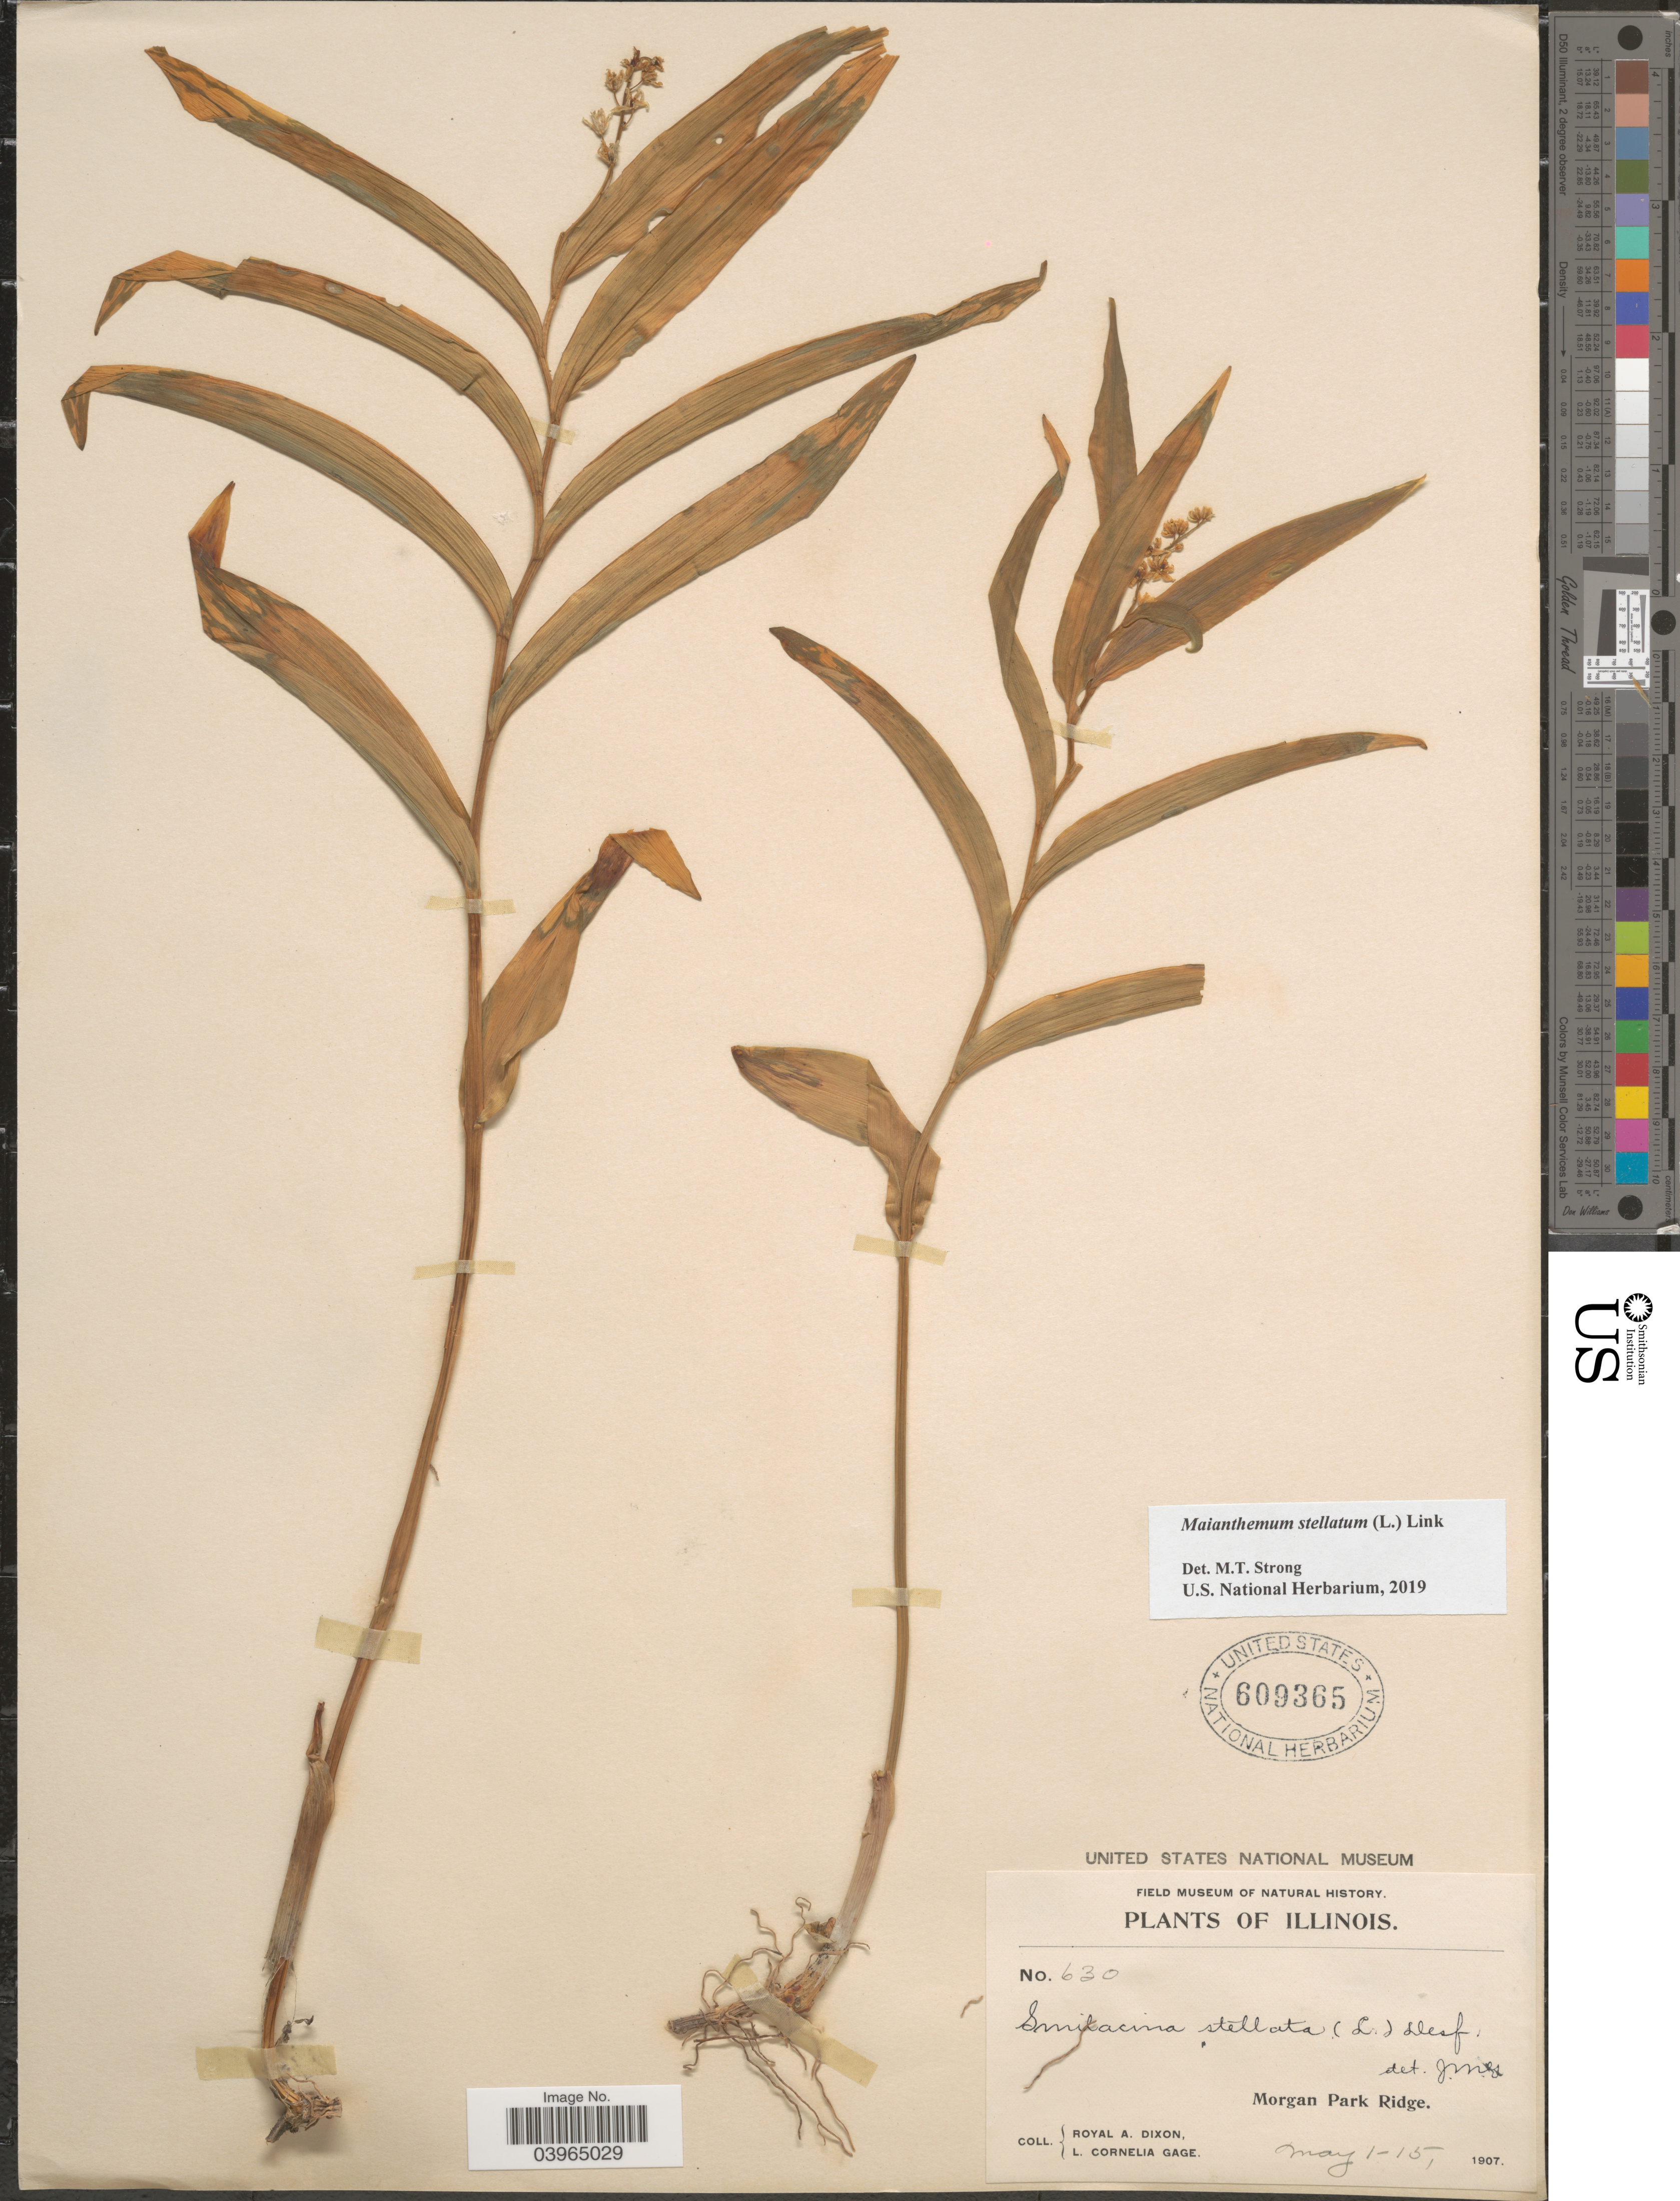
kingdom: Plantae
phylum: Tracheophyta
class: Liliopsida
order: Asparagales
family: Asparagaceae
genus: Maianthemum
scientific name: Maianthemum stellatum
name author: (L.) Link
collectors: R. A. Dixon & L. Gage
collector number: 630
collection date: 1907-05-01/1907-05-15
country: United States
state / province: Illinois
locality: Morgan Park Ridge.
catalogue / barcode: US 609365